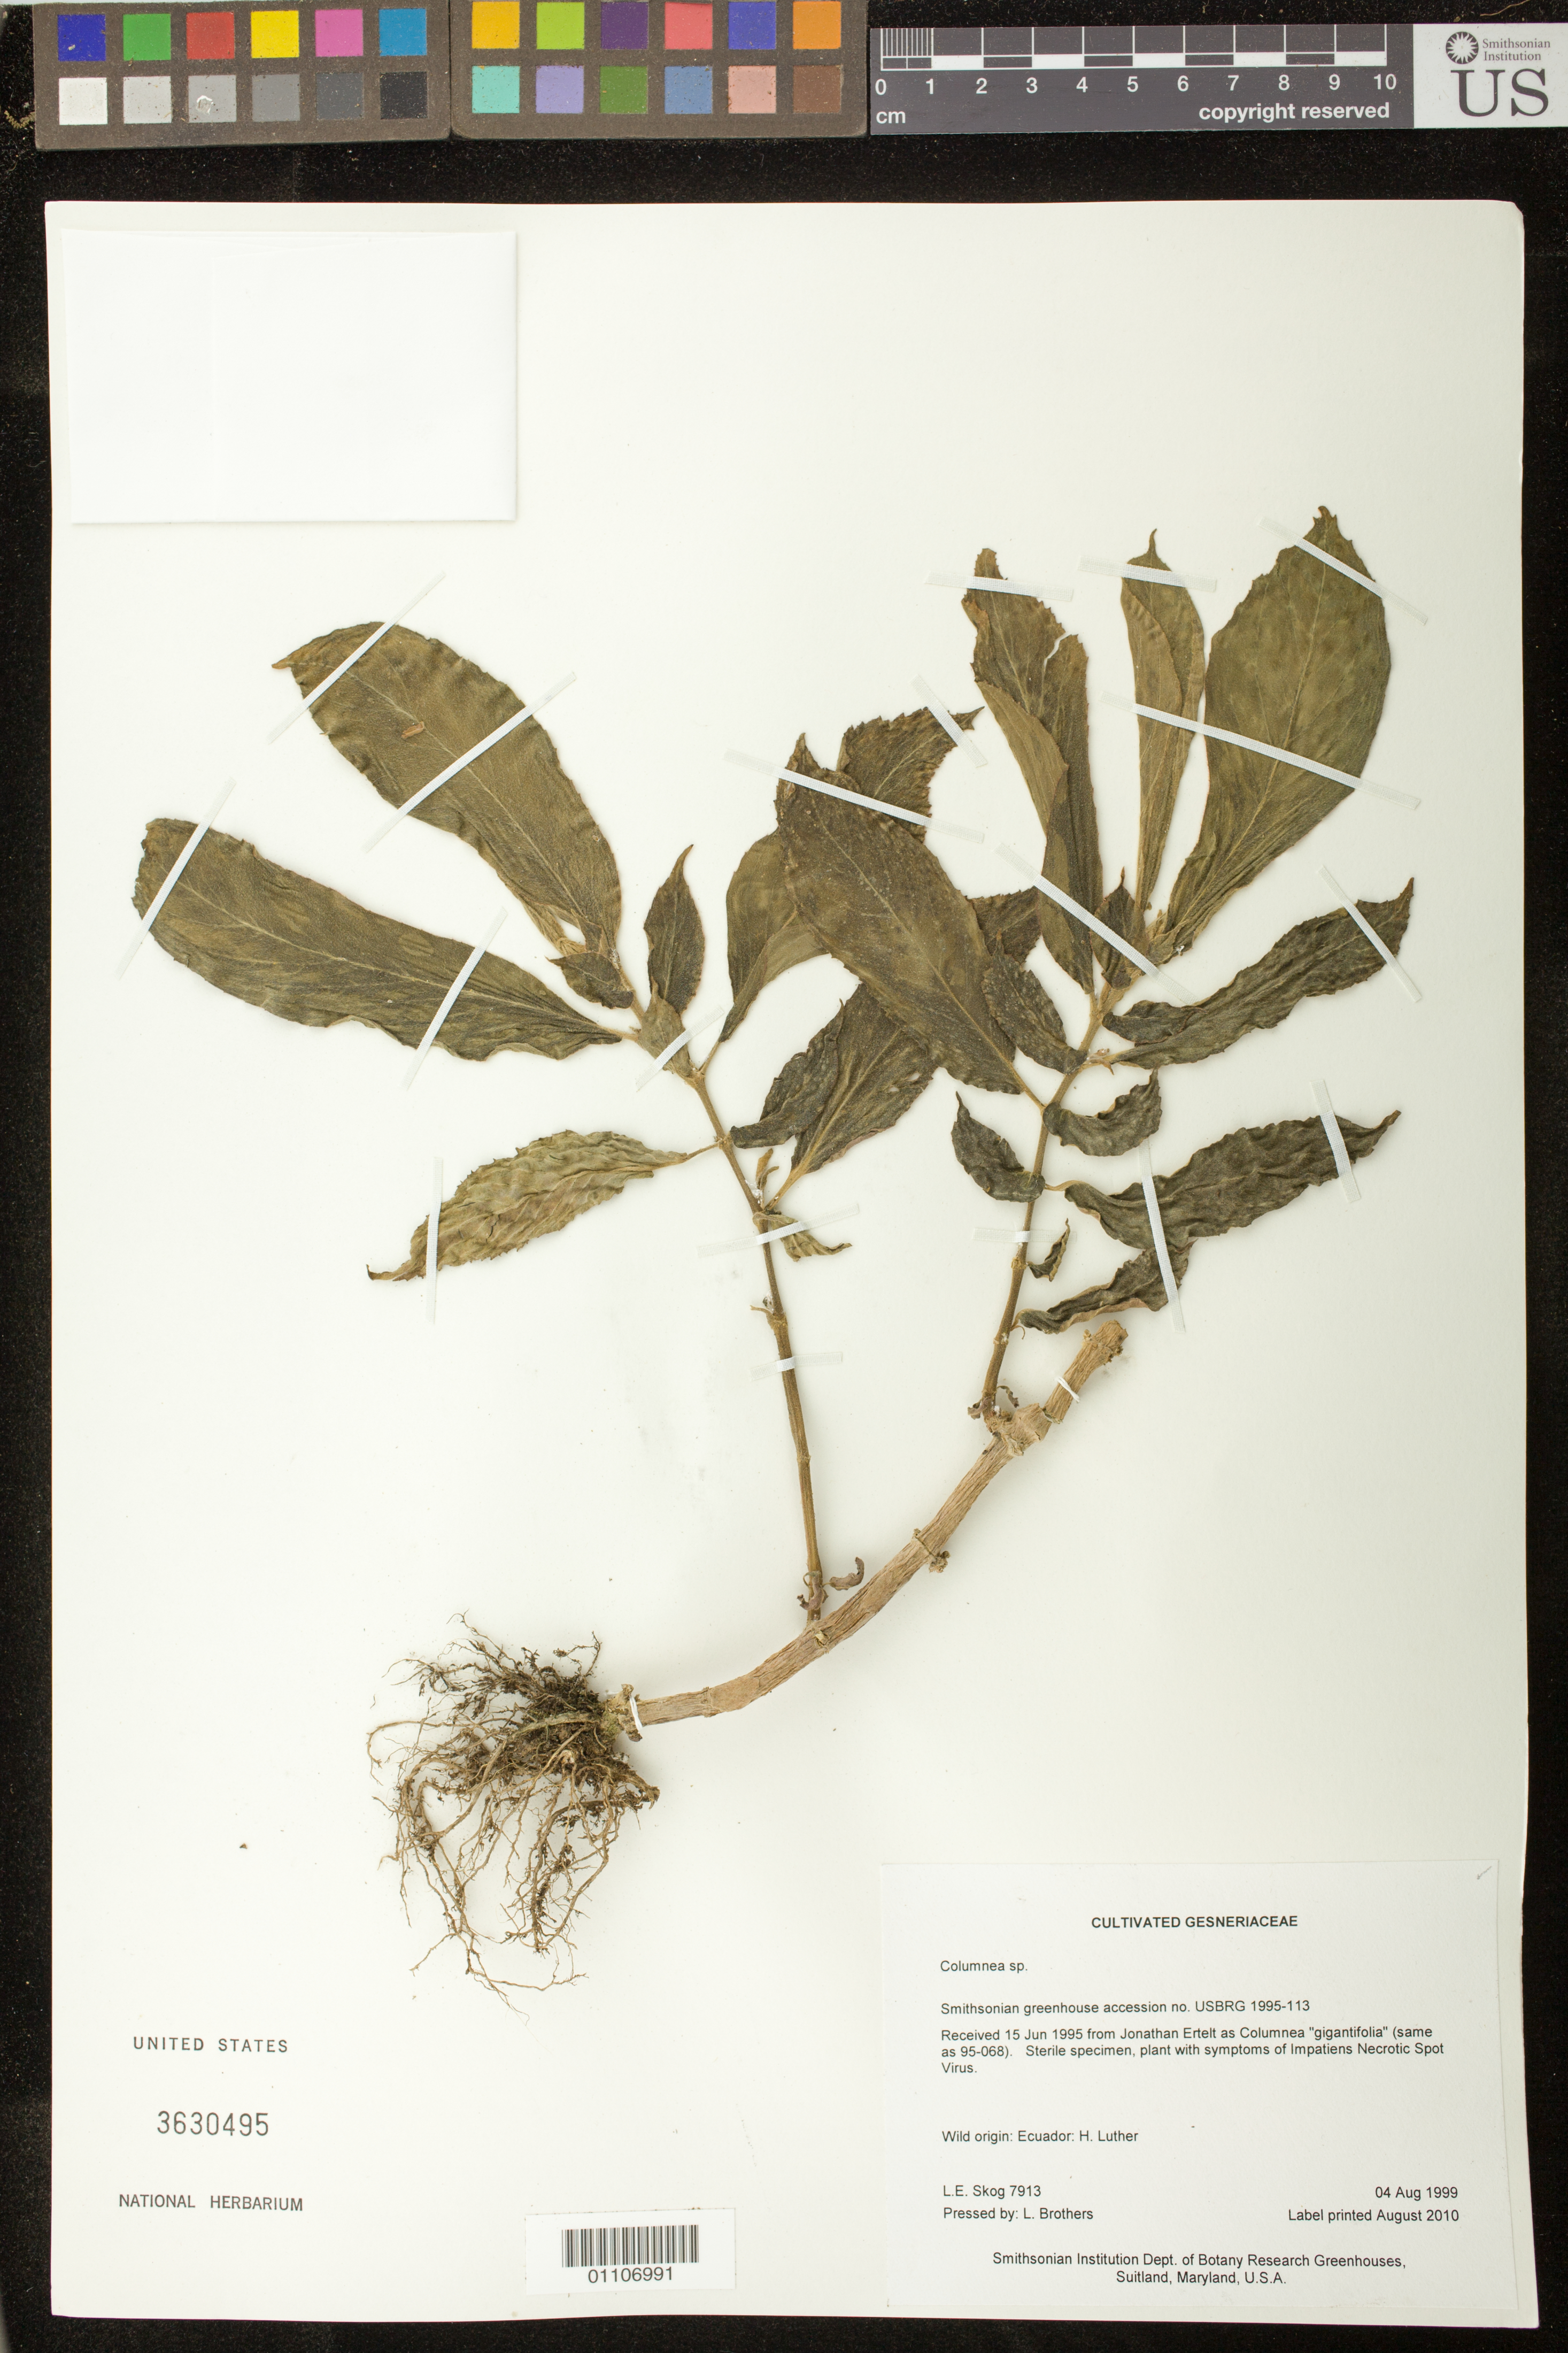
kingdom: Plantae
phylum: Tracheophyta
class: Magnoliopsida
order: Lamiales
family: Gesneriaceae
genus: Columnea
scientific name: Columnea sp.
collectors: L. E. Skog & L. Brothers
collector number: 7913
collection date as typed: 04 Aug 1999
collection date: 1999-08-04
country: Ecuador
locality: Smithsonian Institution Dept. of Botany Research Greenhouses, Suitland, Maryland, U.S.A.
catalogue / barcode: US 3630495